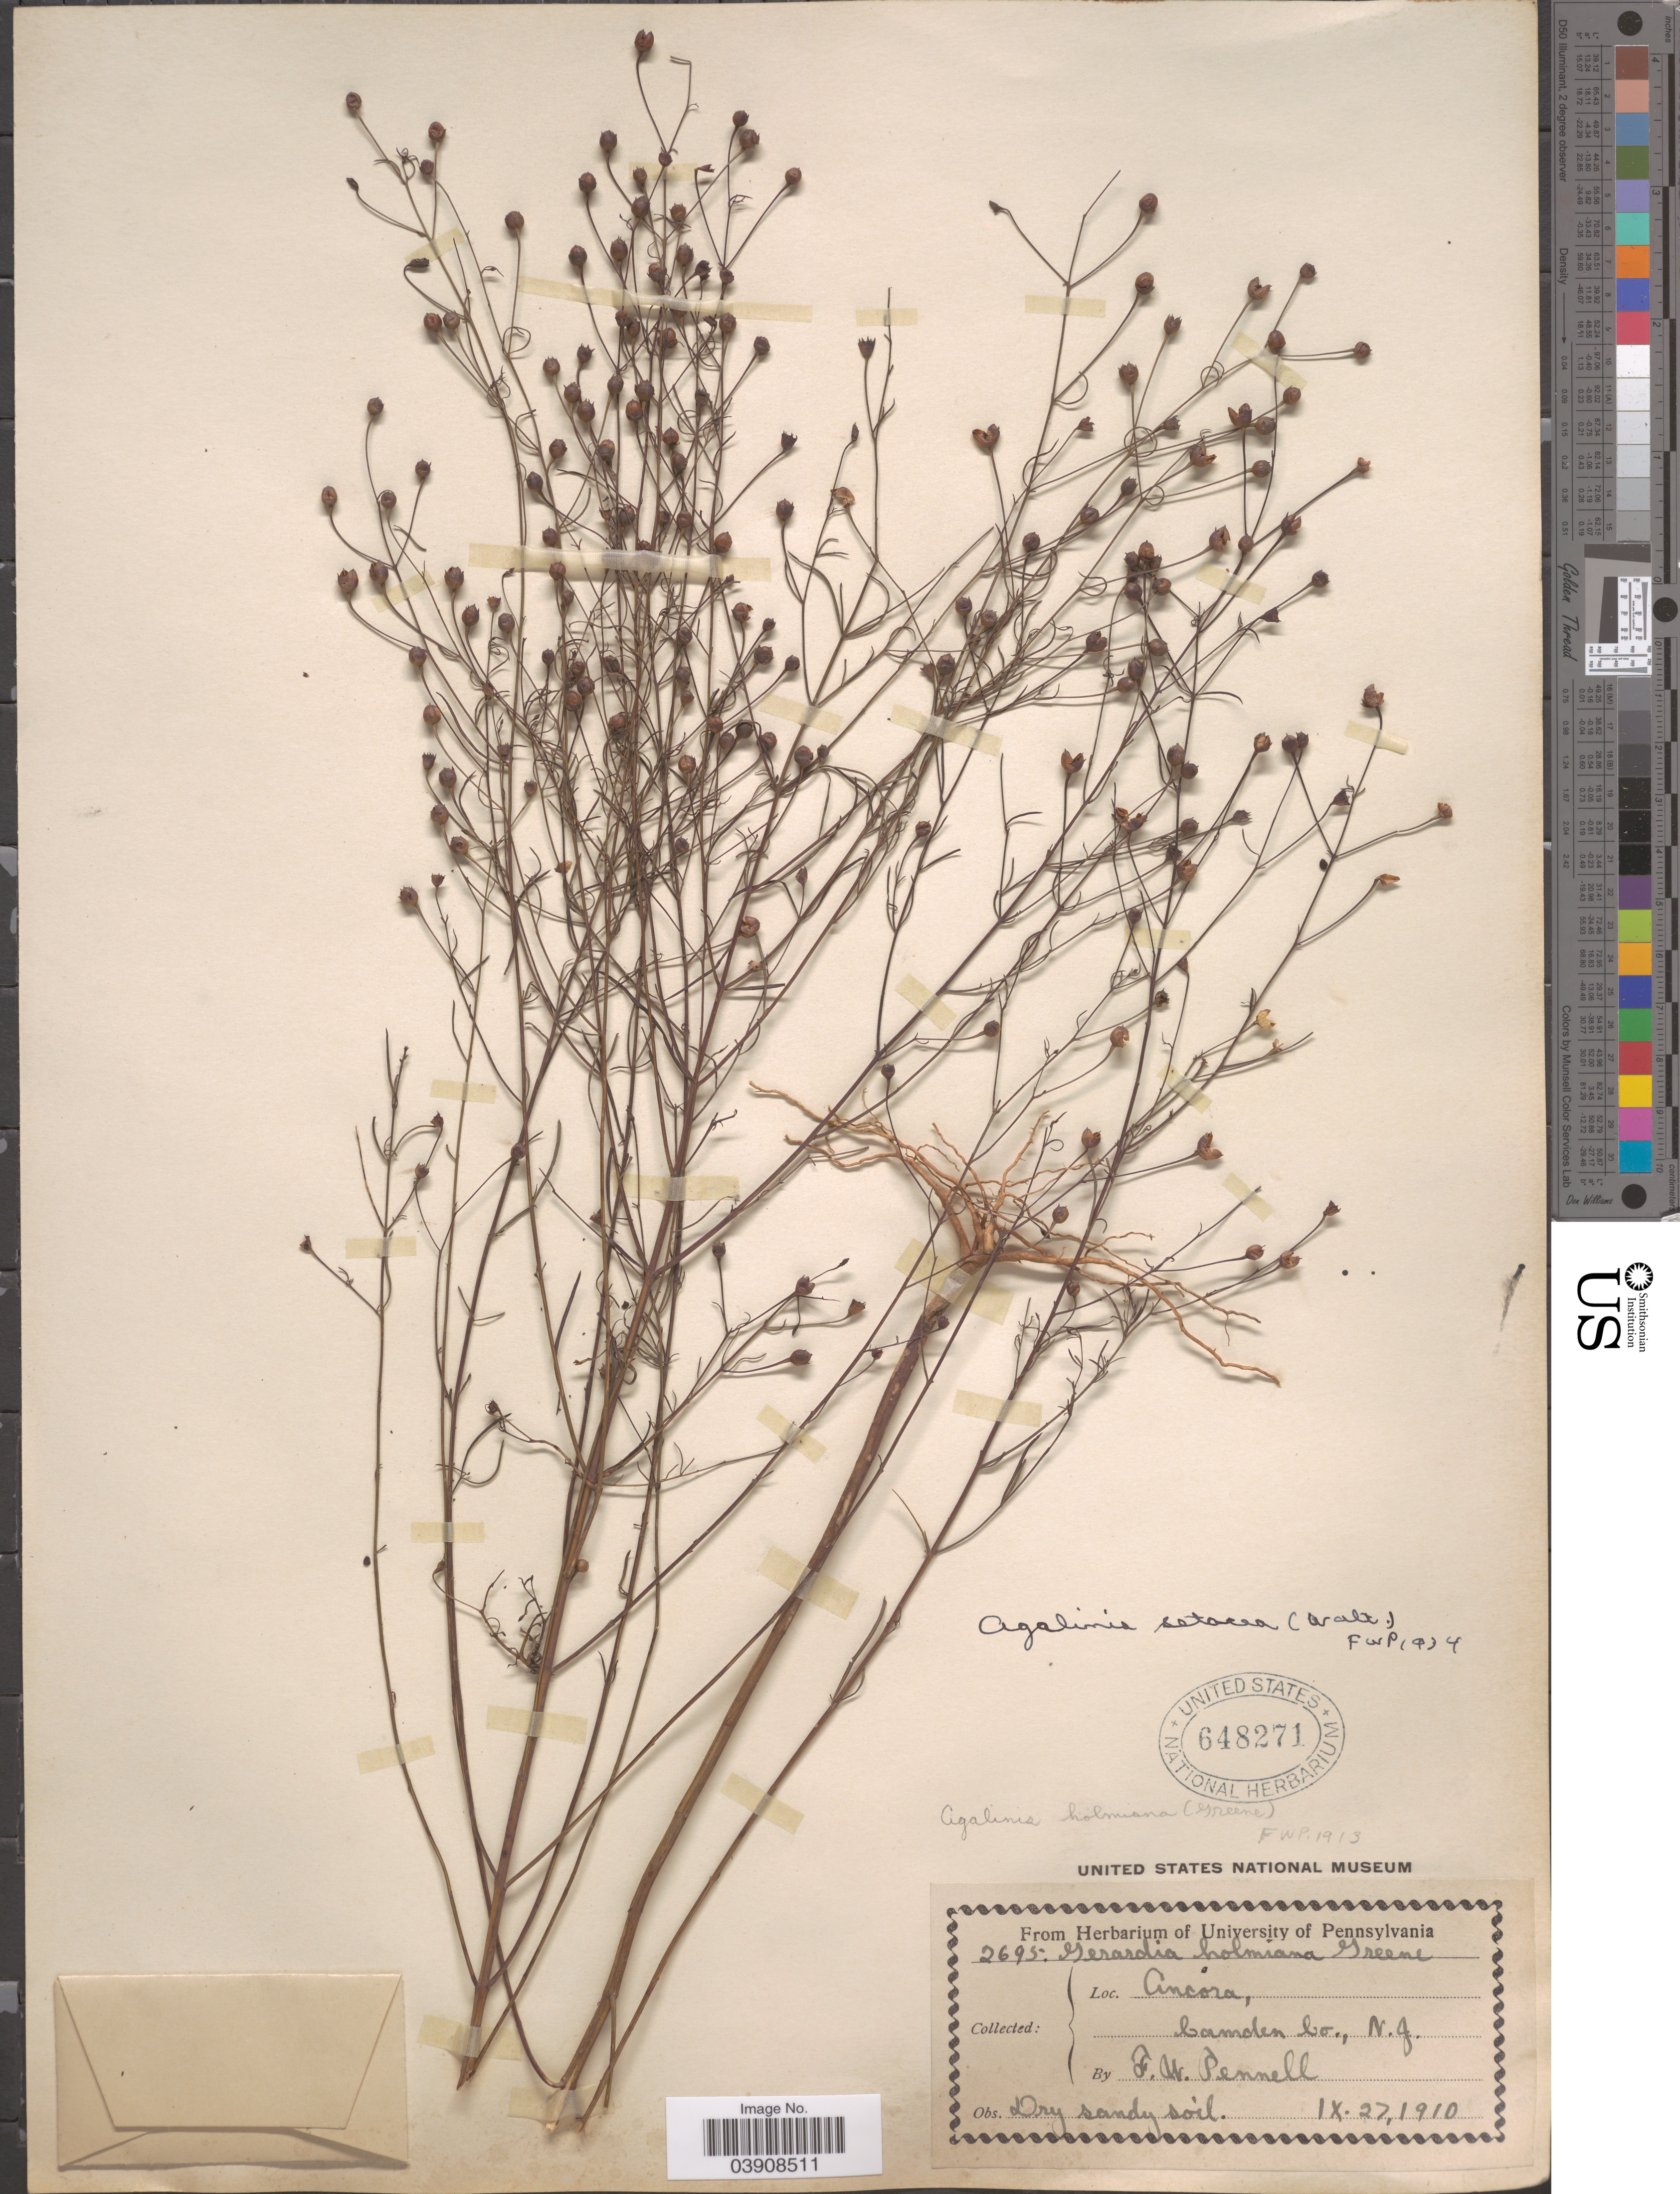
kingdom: Plantae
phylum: Tracheophyta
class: Magnoliopsida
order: Lamiales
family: Orobanchaceae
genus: Agalinis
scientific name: Agalinis setacea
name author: (J.F. Gmel.) Raf.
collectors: F. W. Pennell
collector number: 2695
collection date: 1910-09-27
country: United States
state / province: New Jersey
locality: Cincora, Camden Co.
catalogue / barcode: US 648271